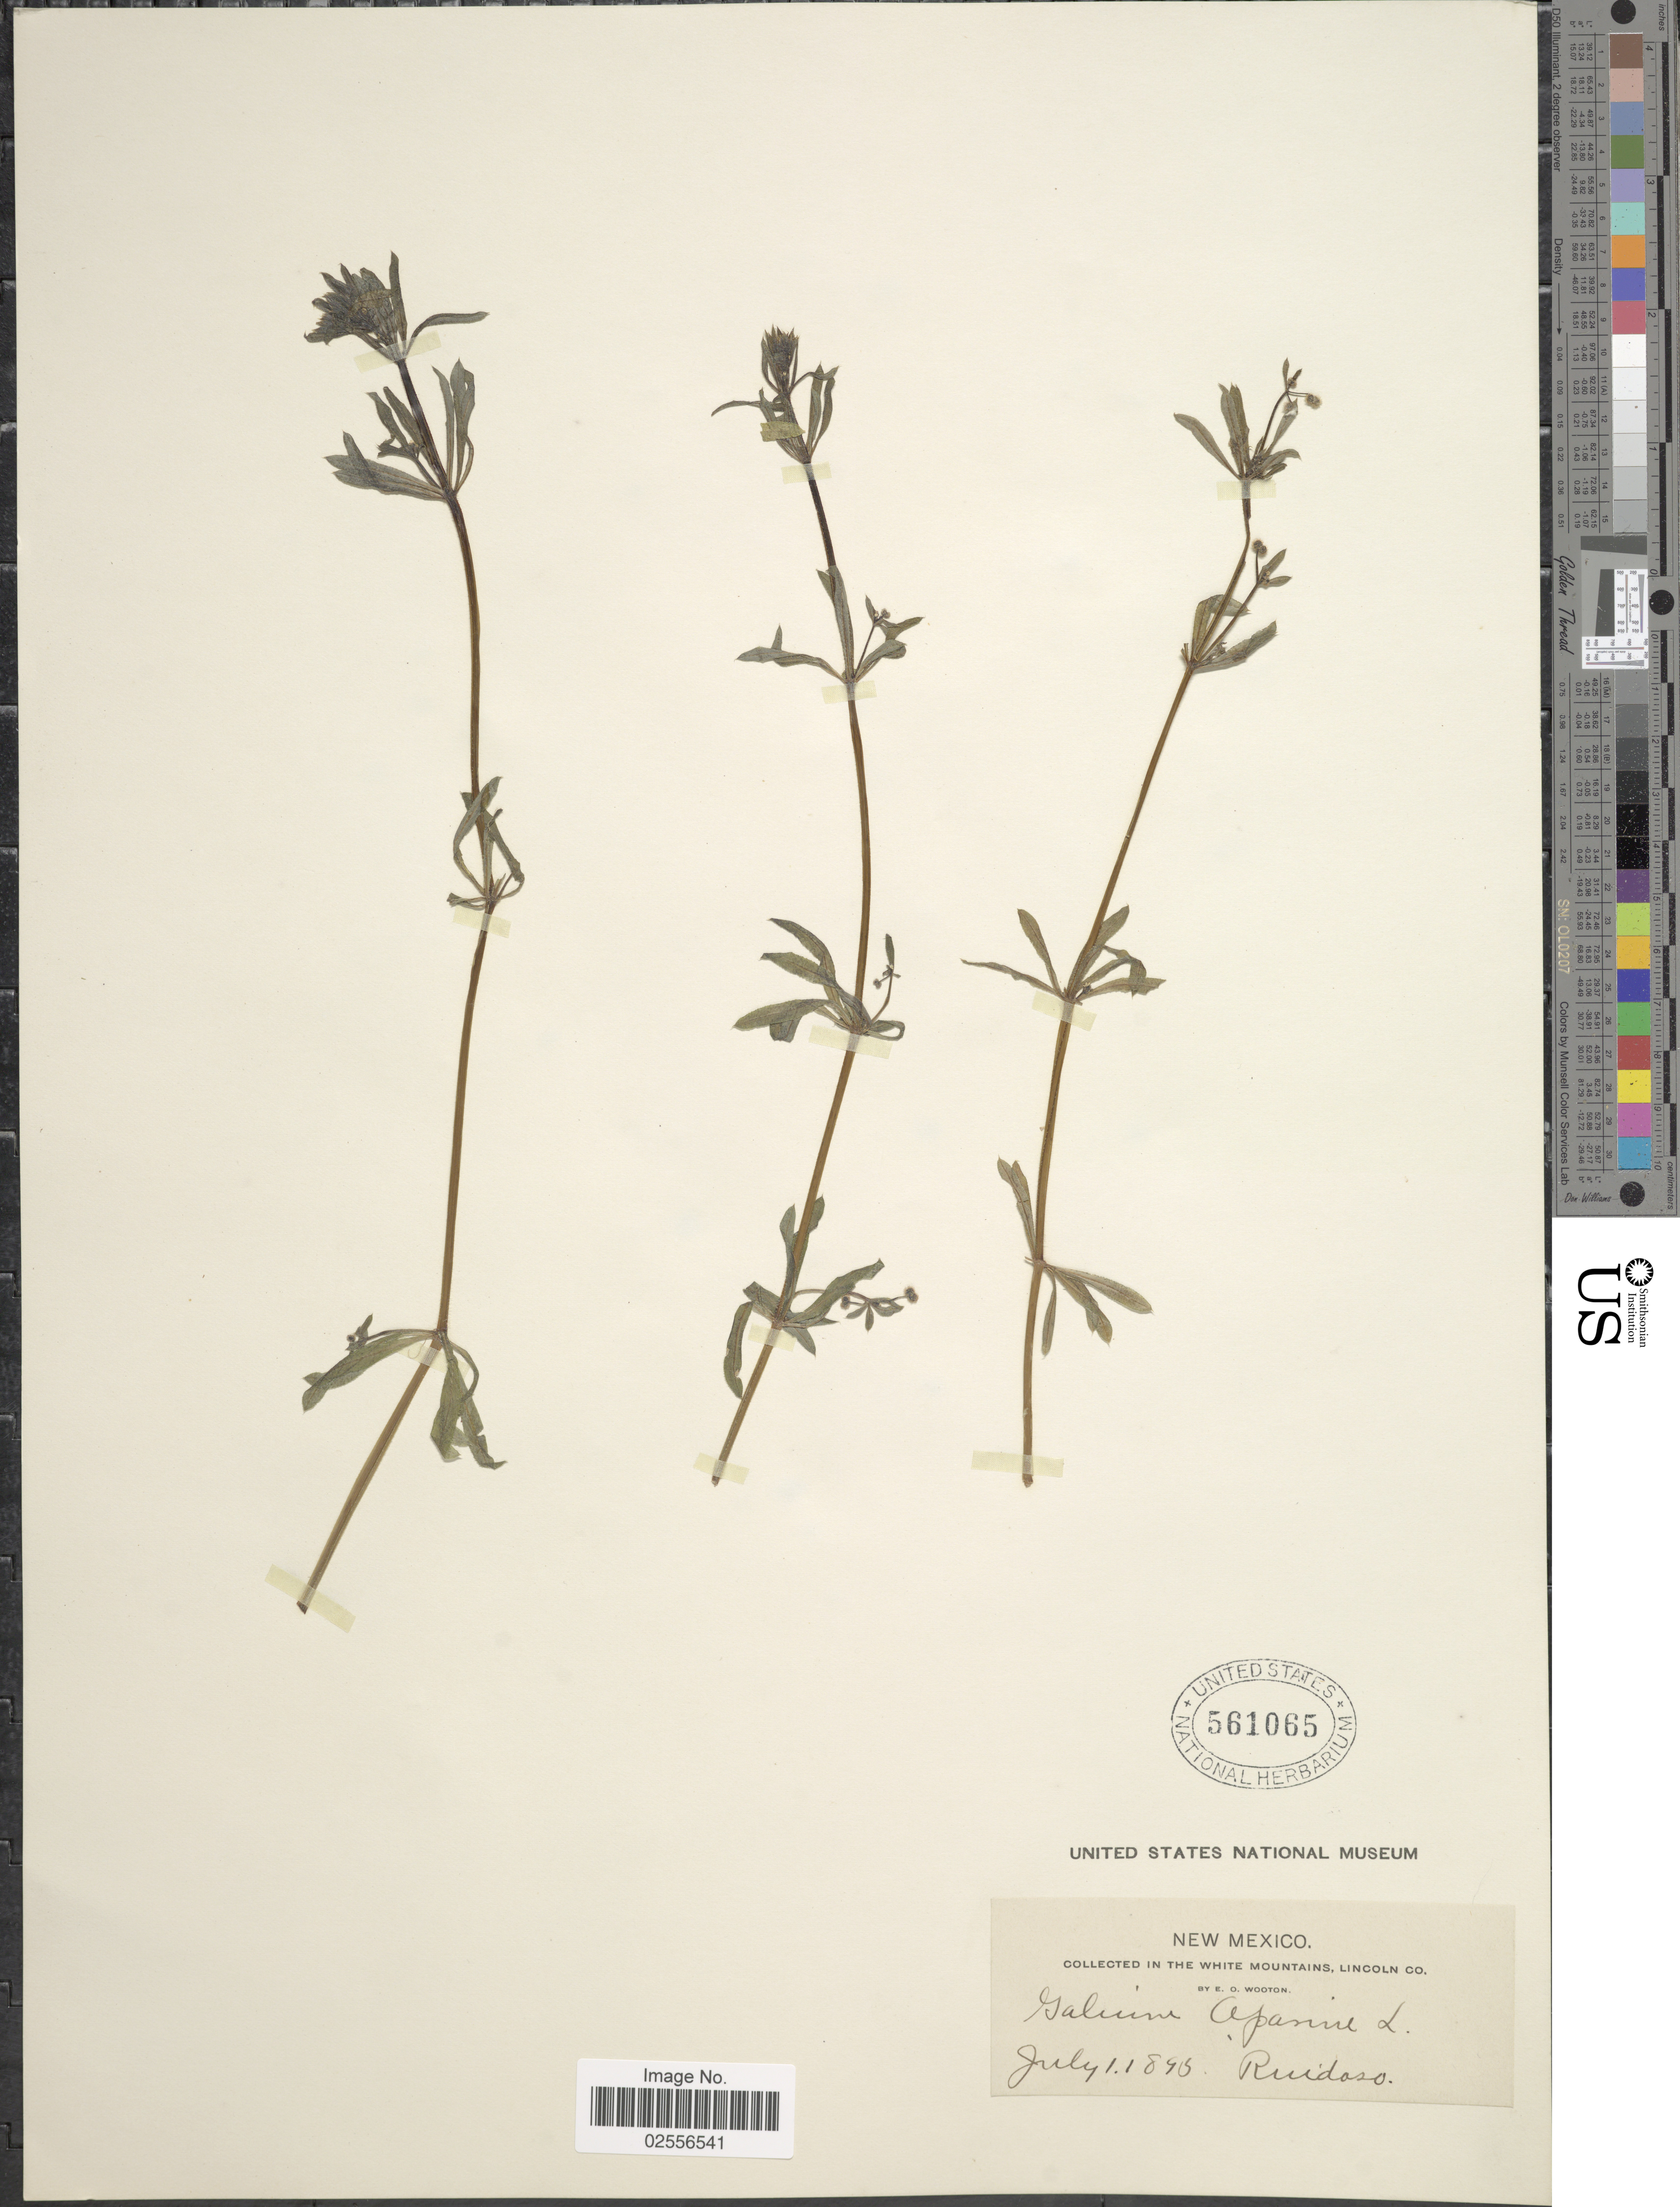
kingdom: Plantae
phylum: Tracheophyta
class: Magnoliopsida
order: Gentianales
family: Rubiaceae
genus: Galium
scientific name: Galium aparine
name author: L.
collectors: E. O. Wooton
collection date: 1893-07-01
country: United States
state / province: New Mexico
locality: In the White Mountains, Lincoln Co., Ruidoso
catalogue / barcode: US 561065